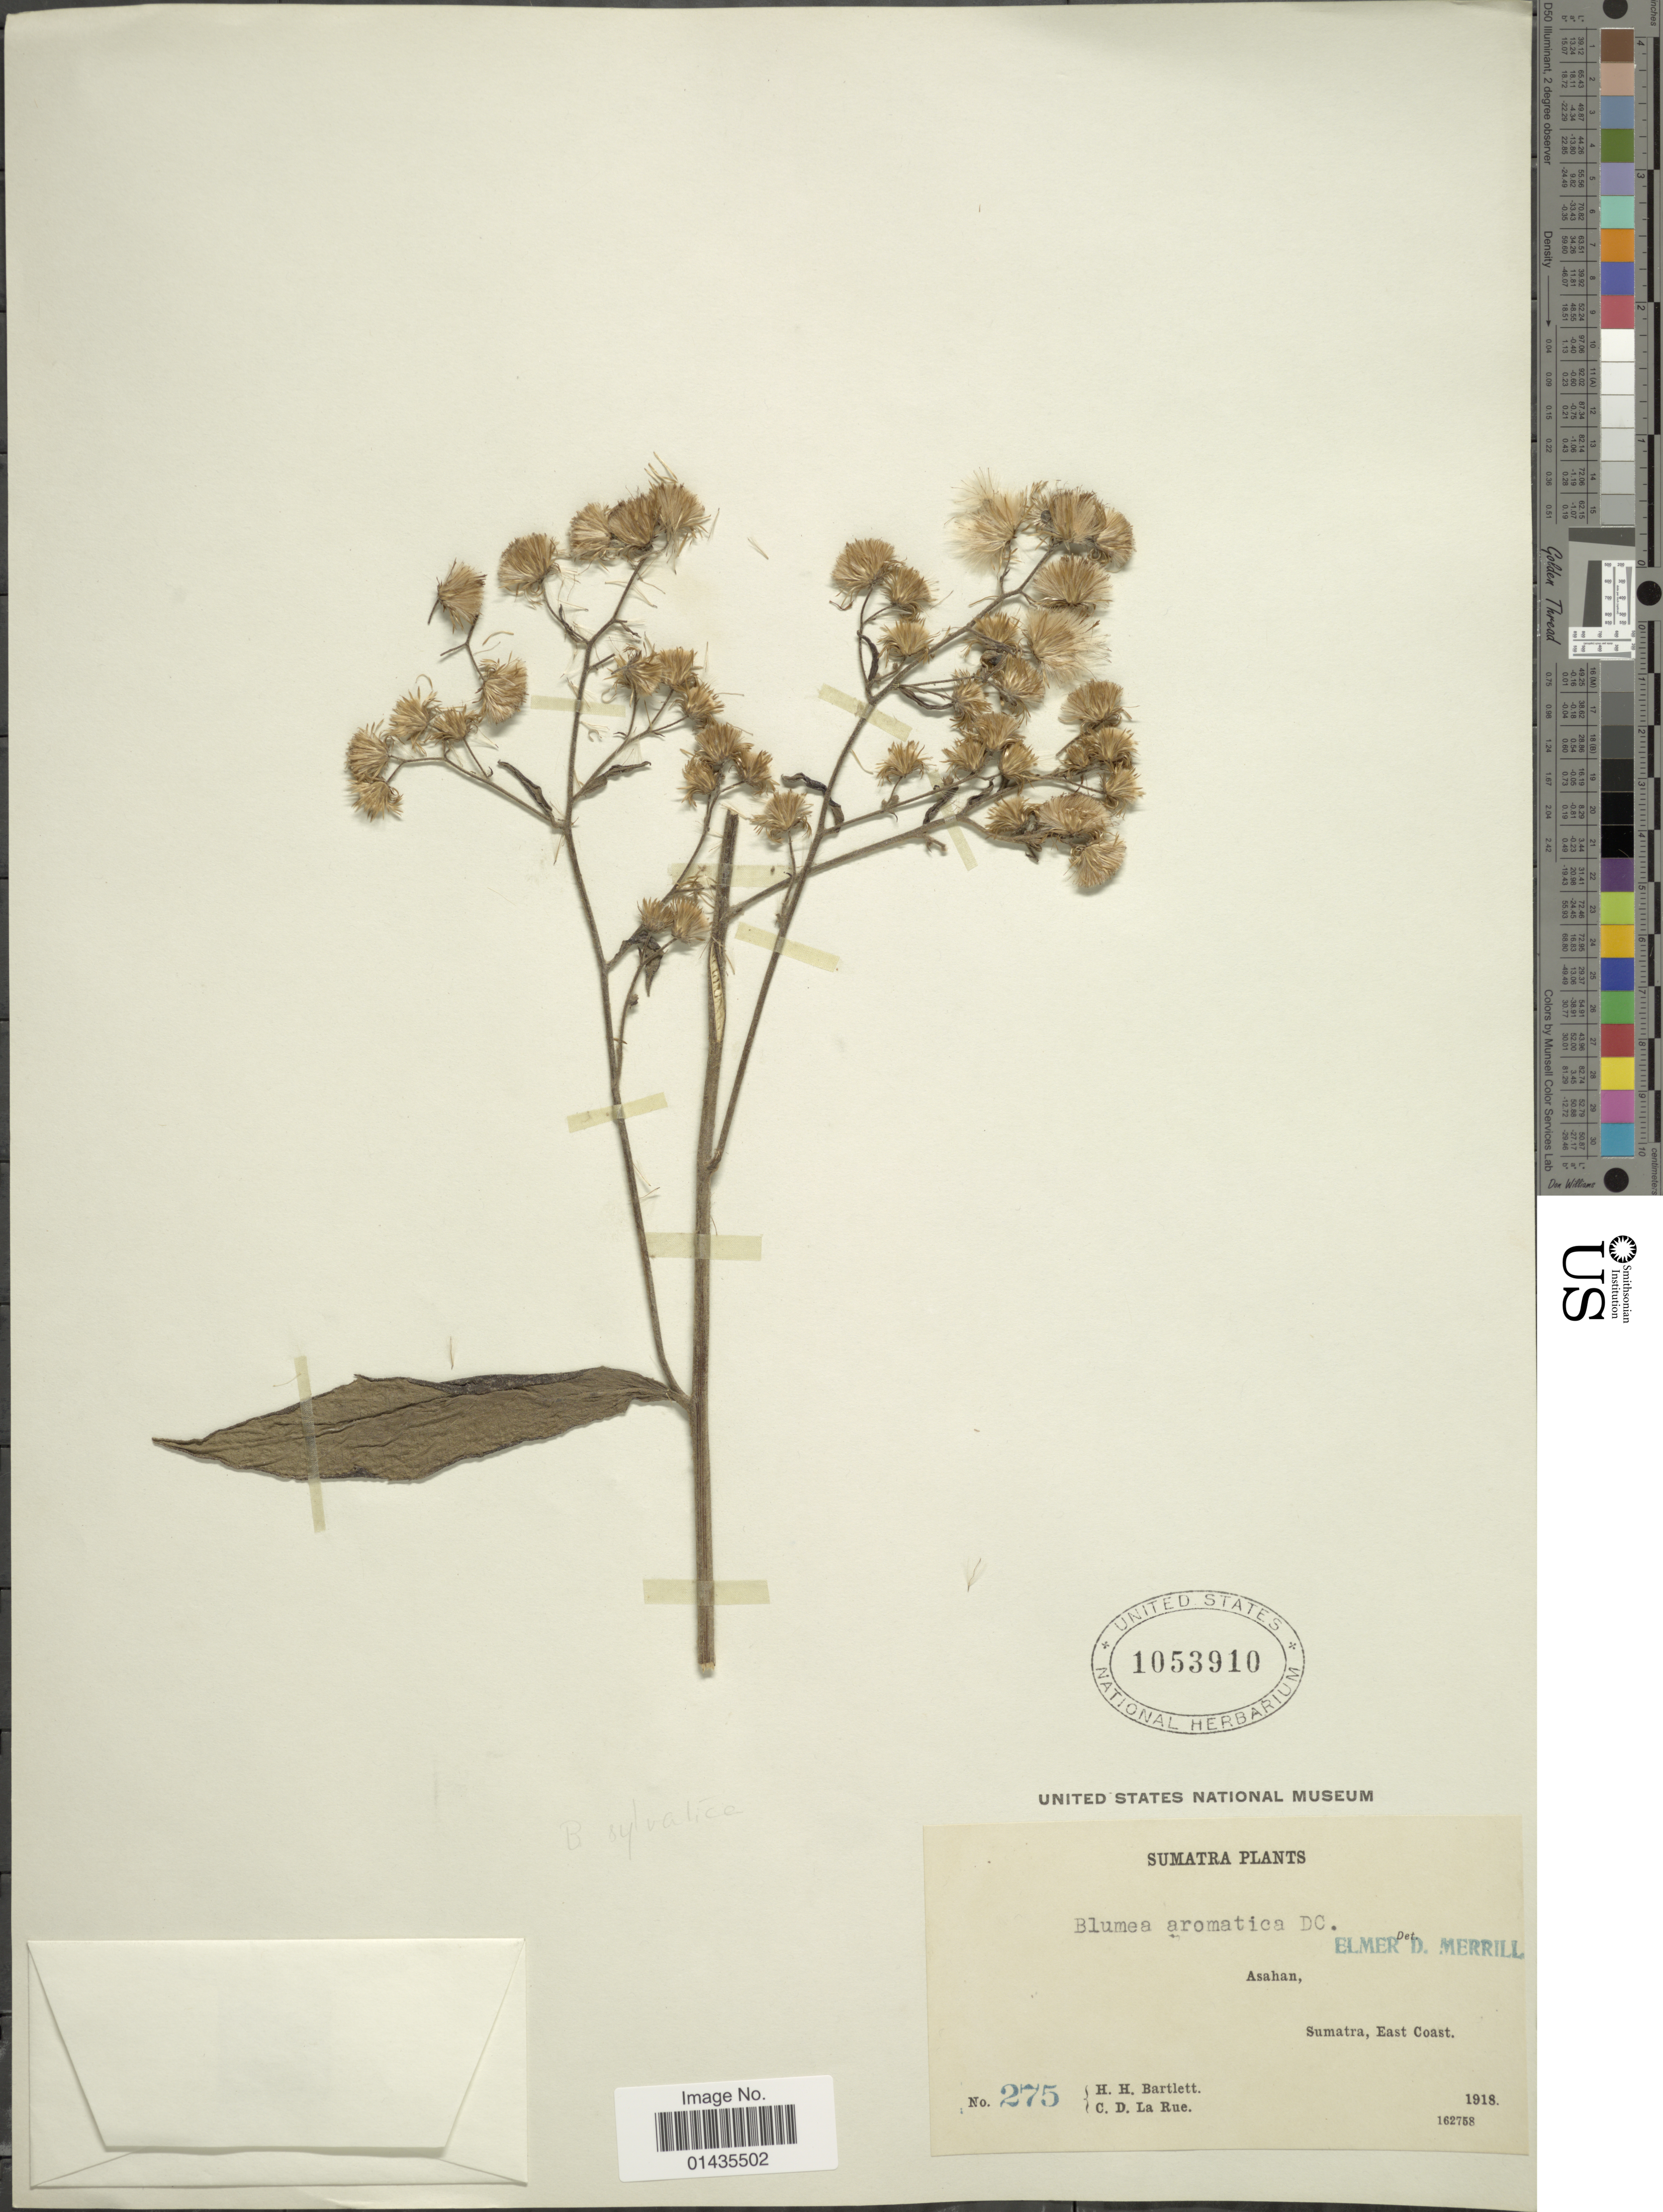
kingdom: Plantae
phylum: Tracheophyta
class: Magnoliopsida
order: Asterales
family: Asteraceae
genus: Blumea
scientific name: Blumea aromatica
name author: DC.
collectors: H. H. Bartlett & C. La Rue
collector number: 275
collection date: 1918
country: Indonesia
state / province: Sumatra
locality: Asahan, East Coast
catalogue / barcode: US 1053910